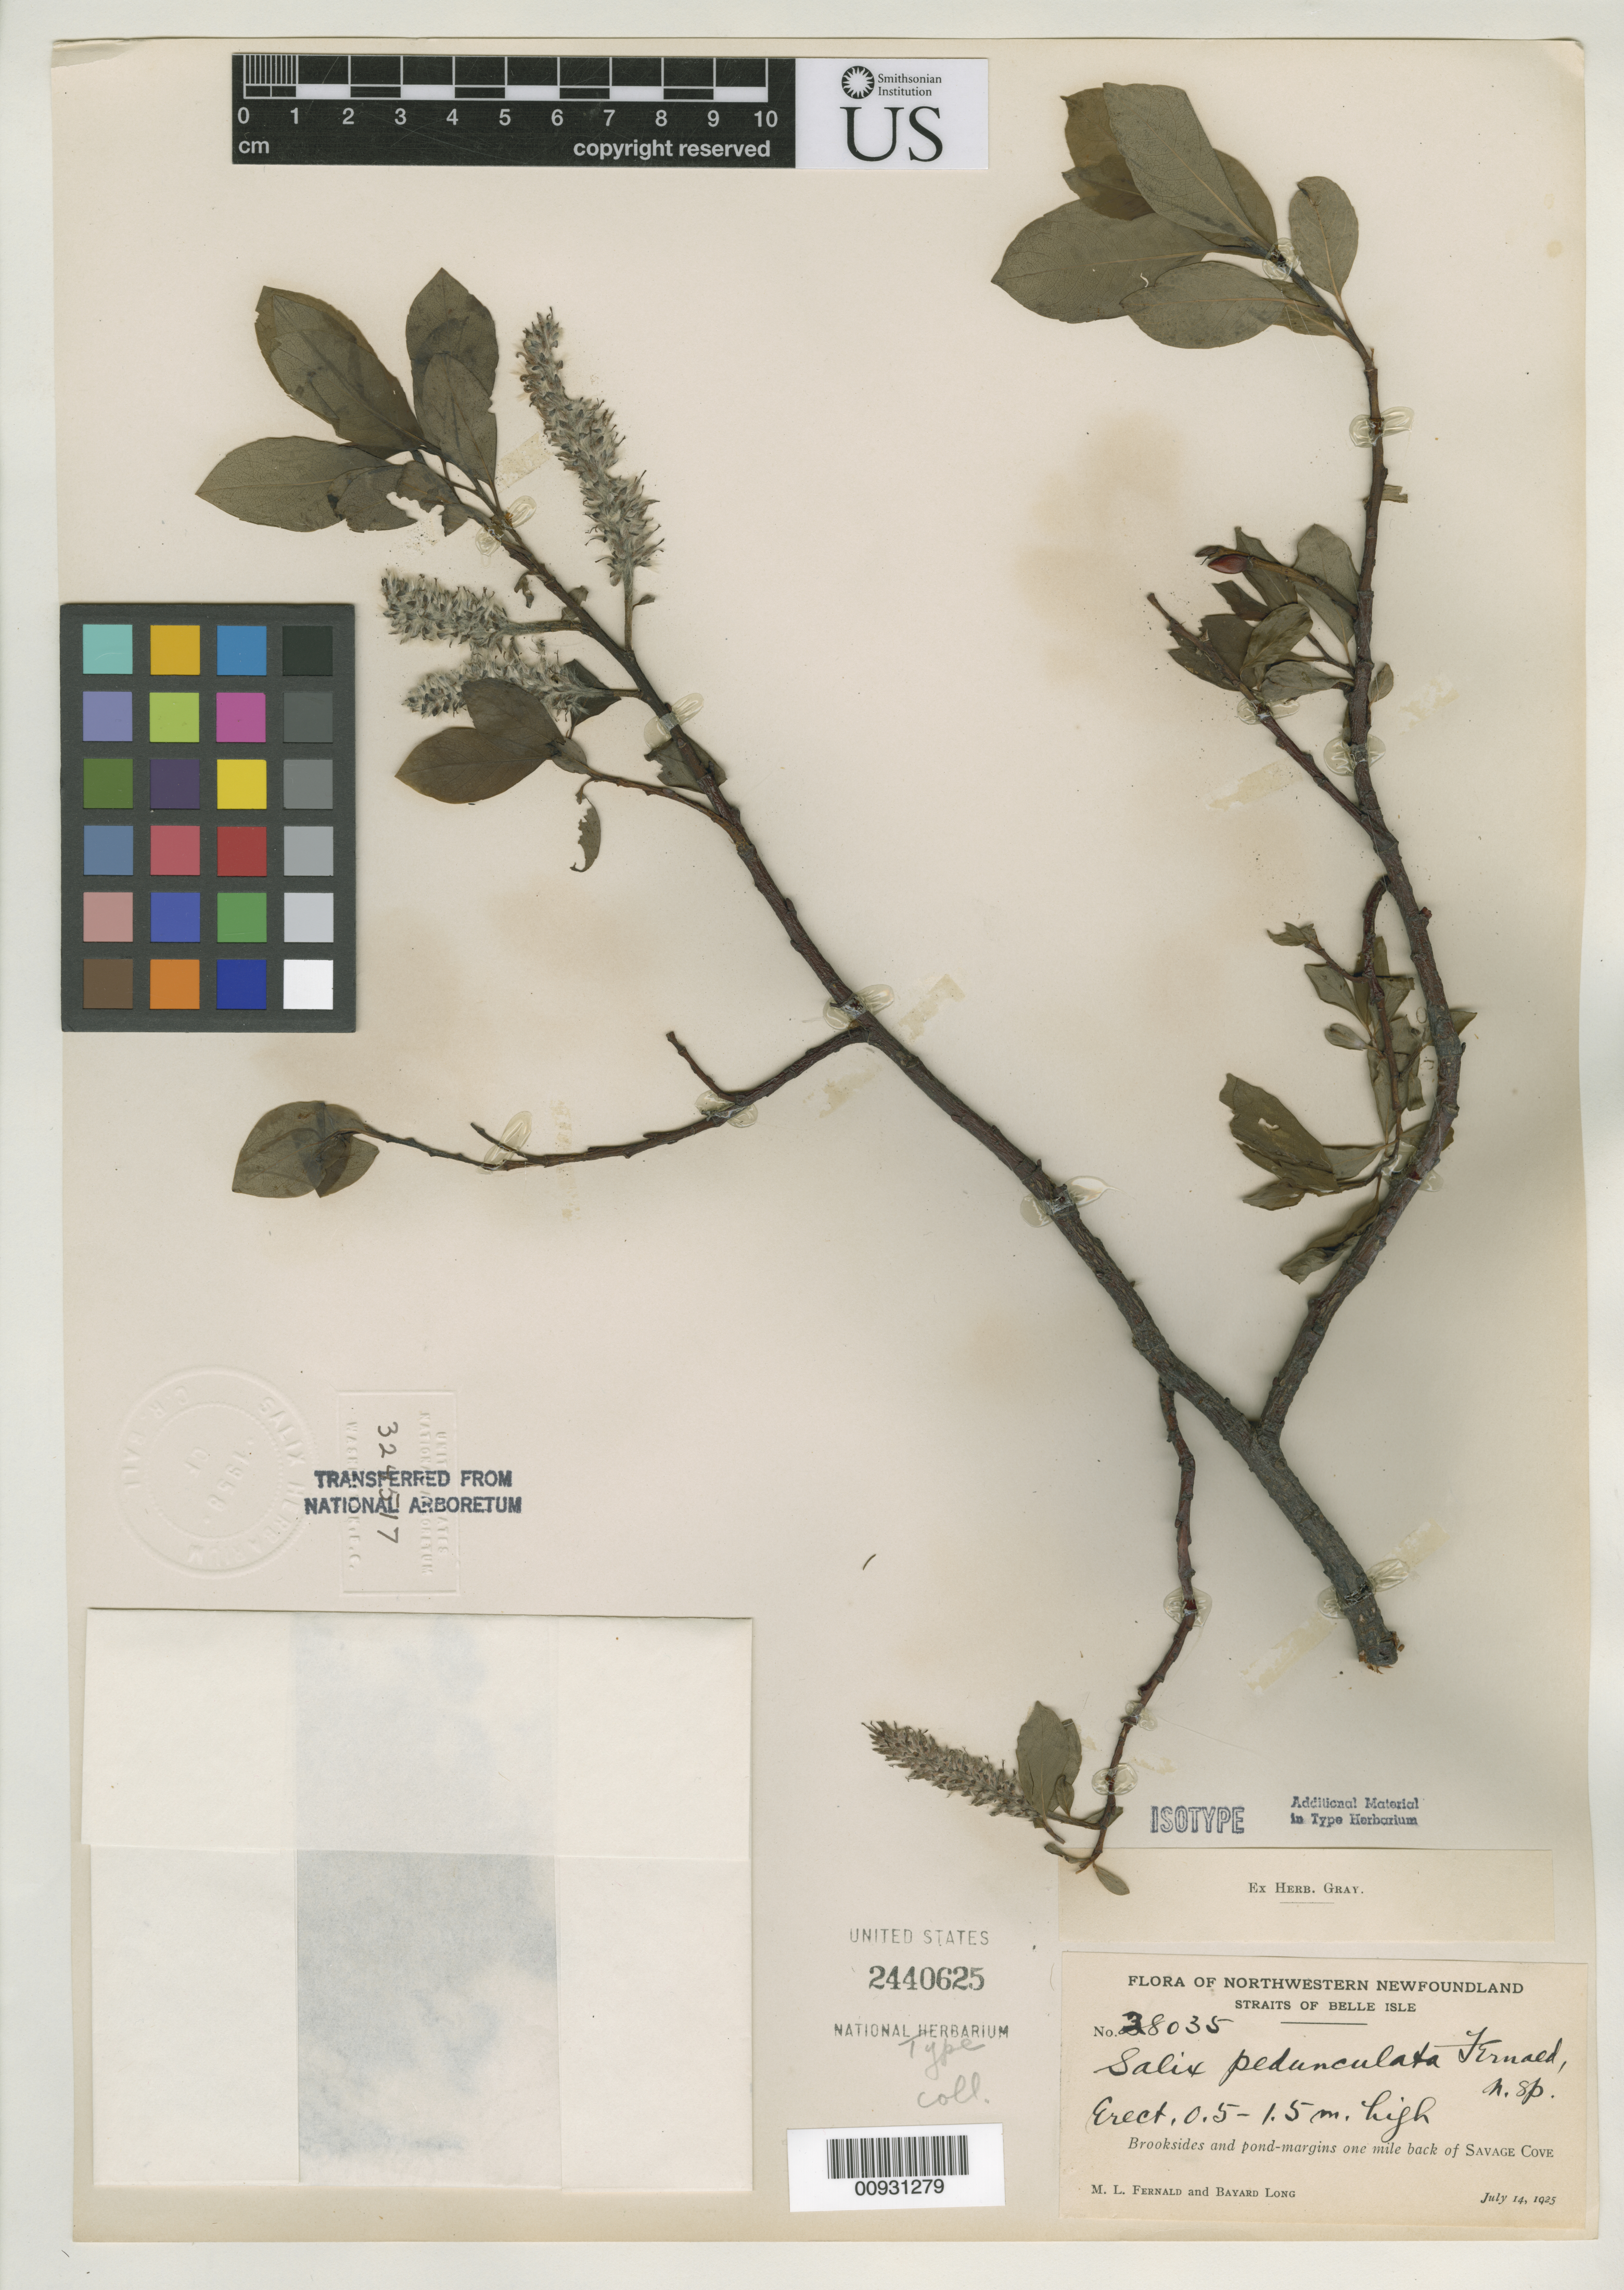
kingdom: Plantae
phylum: Tracheophyta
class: Magnoliopsida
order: Malpighiales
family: Salicaceae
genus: Salix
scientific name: Salix pedunculata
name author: Fernald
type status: Isotype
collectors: M. L. Fernald & B. Long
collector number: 28035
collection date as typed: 14 Jul 1925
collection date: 1925-07-14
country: Canada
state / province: Newfoundland and Labrador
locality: Straits of Belle Isle, Savage Cove.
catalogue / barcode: US 2440625